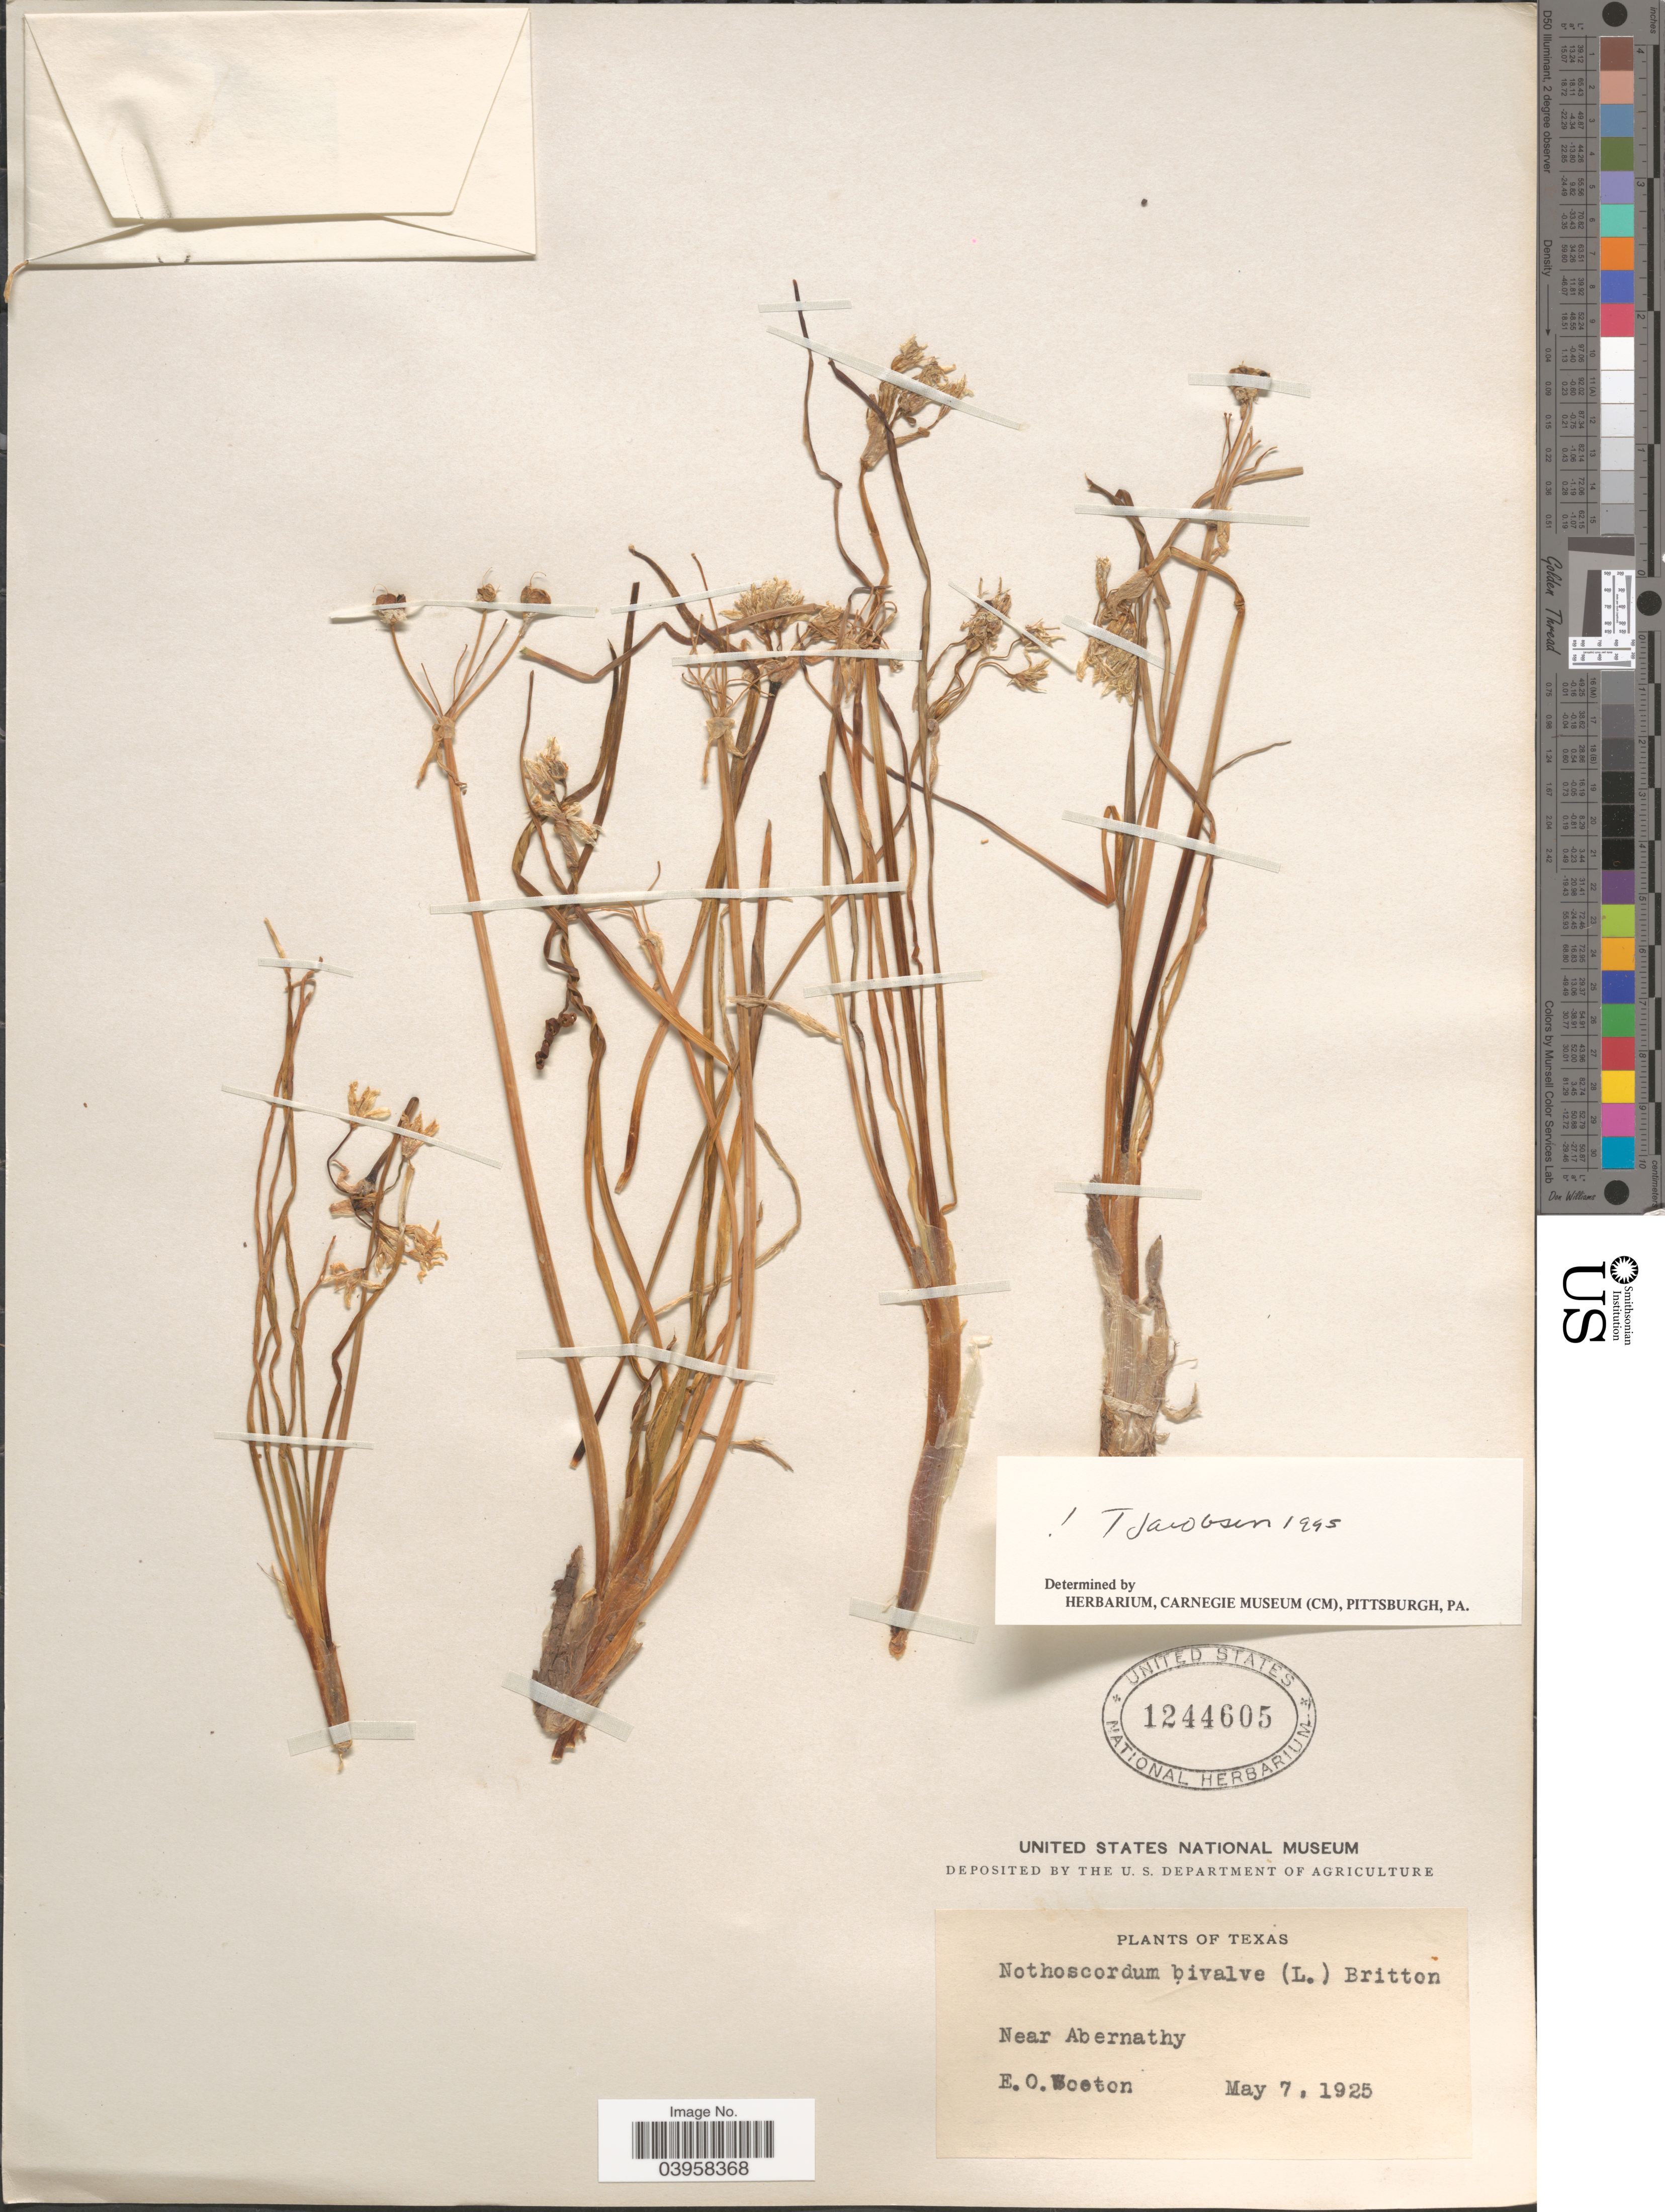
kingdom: Plantae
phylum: Tracheophyta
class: Liliopsida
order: Asparagales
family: Amaryllidaceae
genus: Nothoscordum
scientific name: Nothoscordum bivalve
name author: (L.) Britton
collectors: E. O. Wooton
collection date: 1925-05-07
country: United States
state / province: Texas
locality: Near Abernathy.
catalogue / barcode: US 1244605